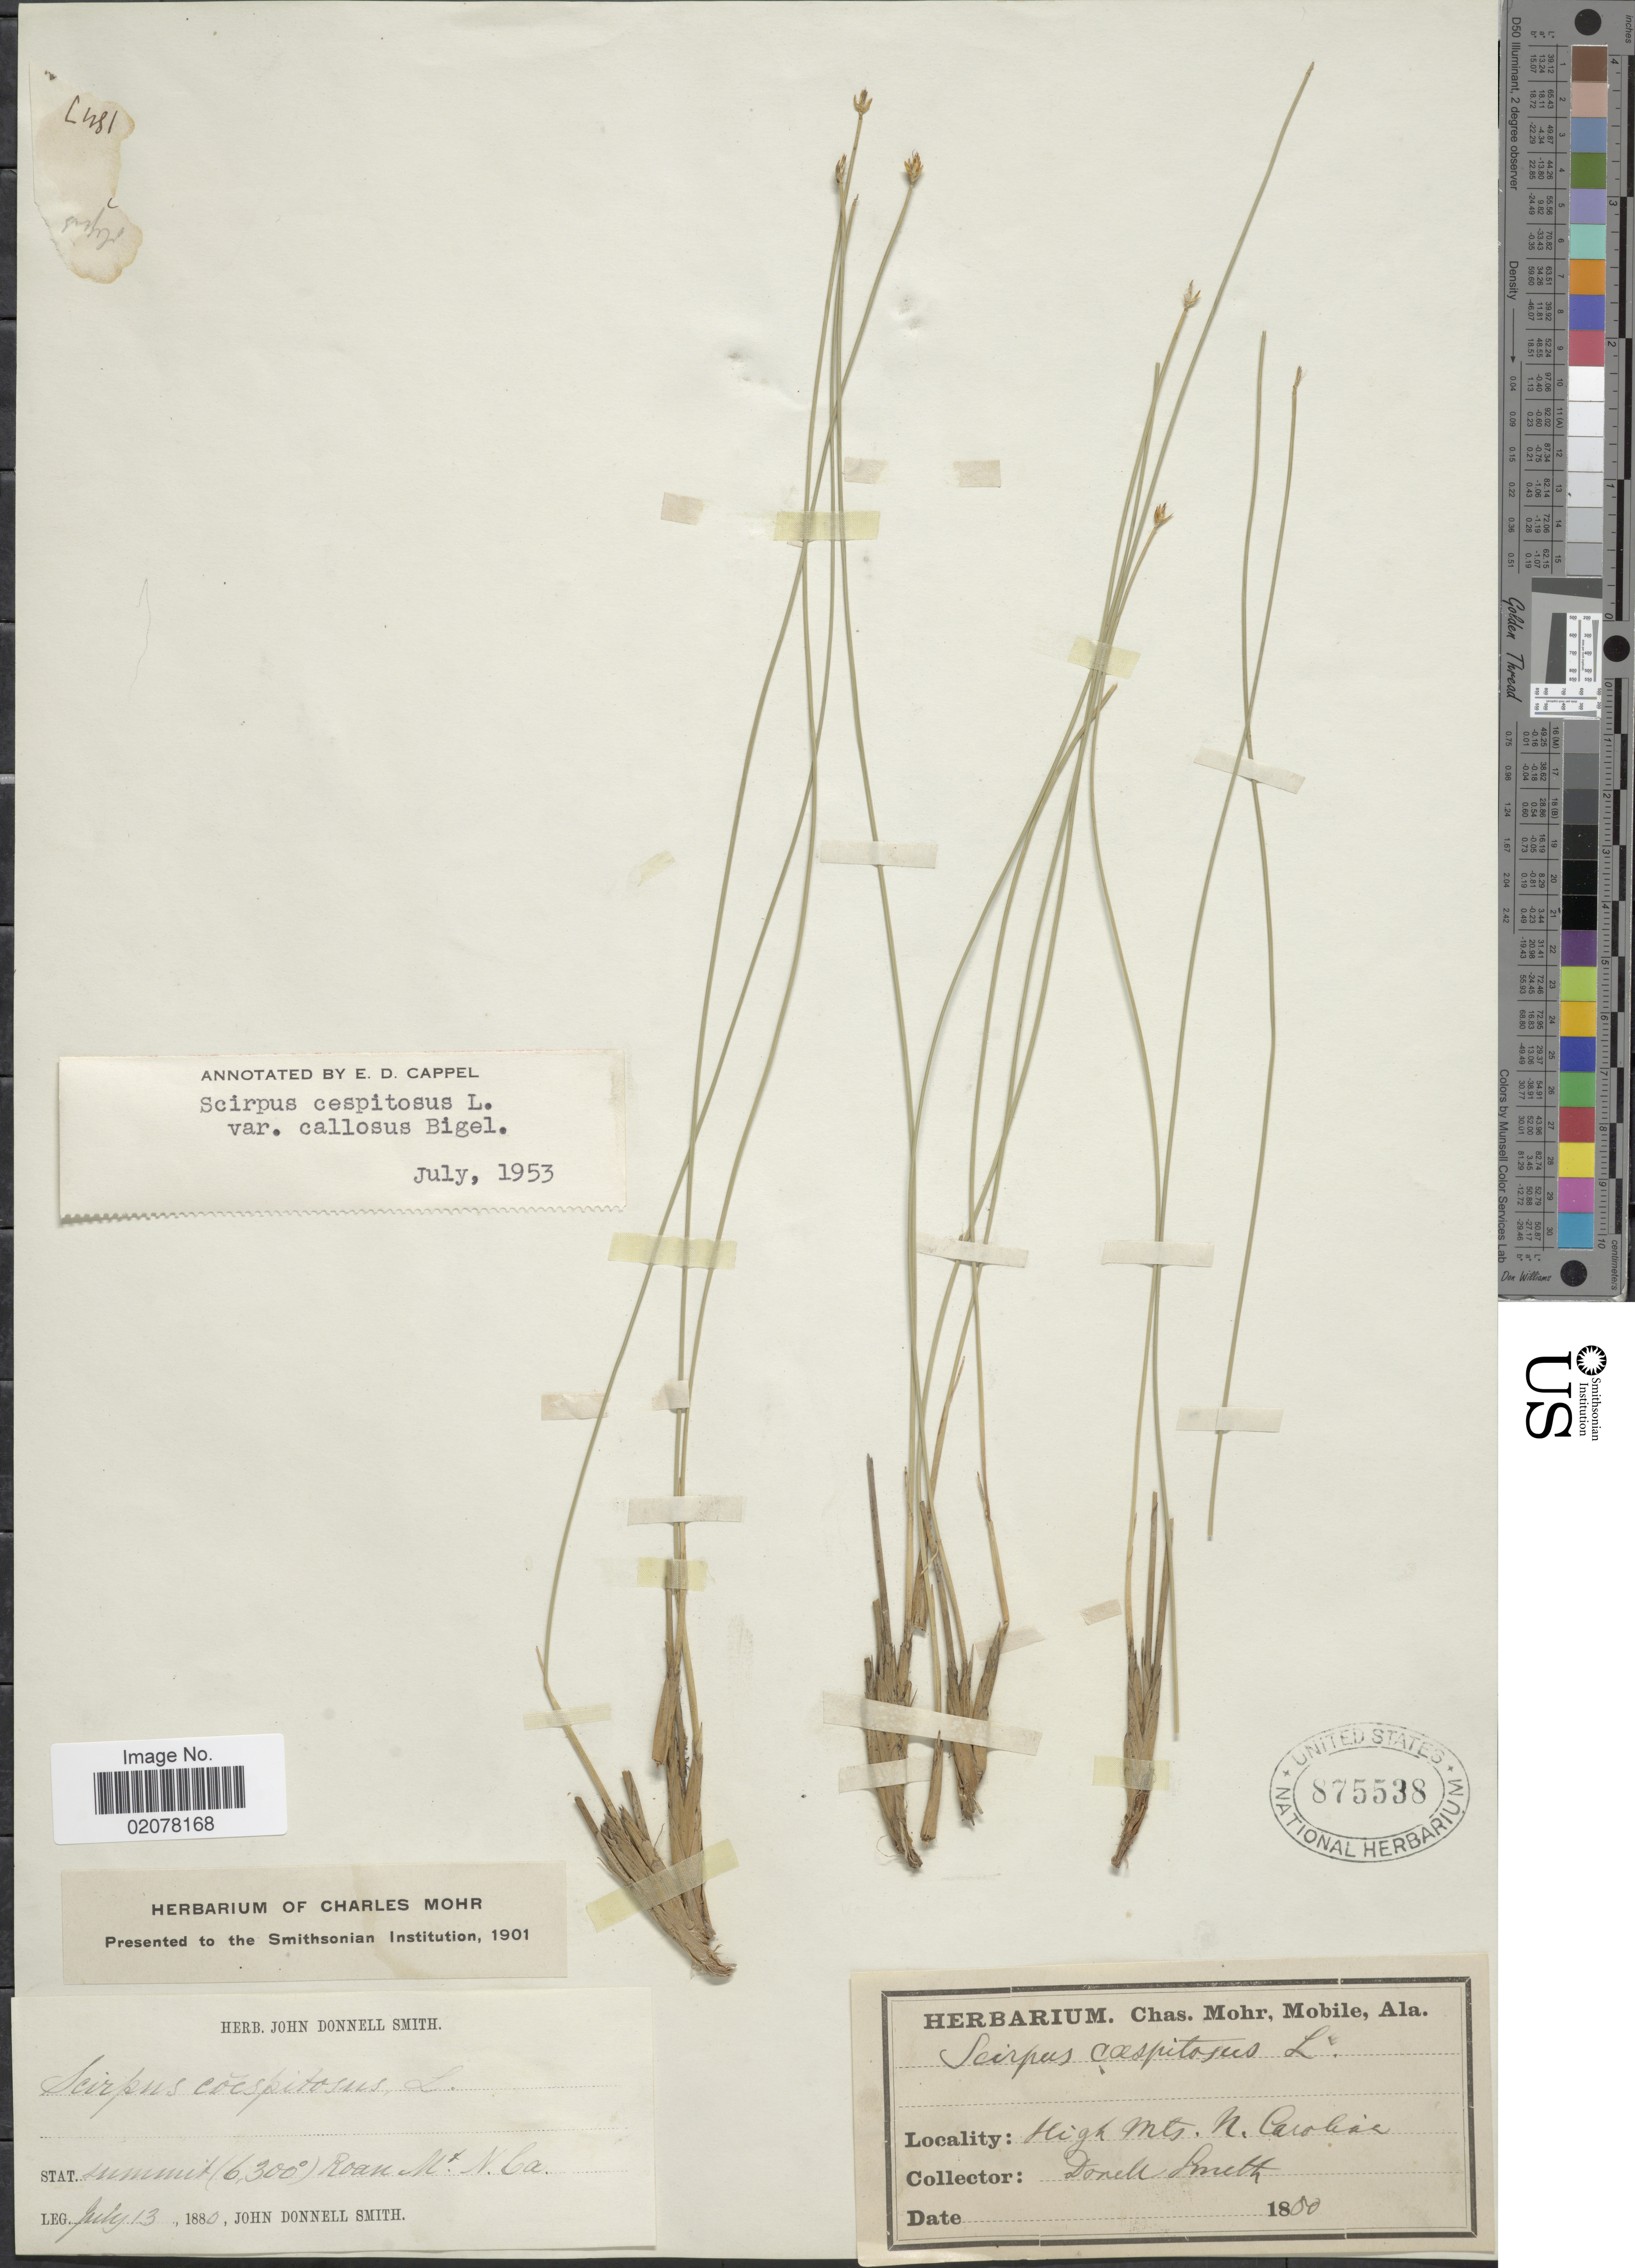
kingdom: Plantae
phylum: Tracheophyta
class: Liliopsida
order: Poales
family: Cyperaceae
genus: Trichophorum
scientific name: Trichophorum cespitosum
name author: (L.) Hartm.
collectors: J. Donnell Smith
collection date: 1880-07-13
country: United States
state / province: North Carolina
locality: Summit, Roan Mt., High Mts.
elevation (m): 1920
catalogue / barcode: US 875538